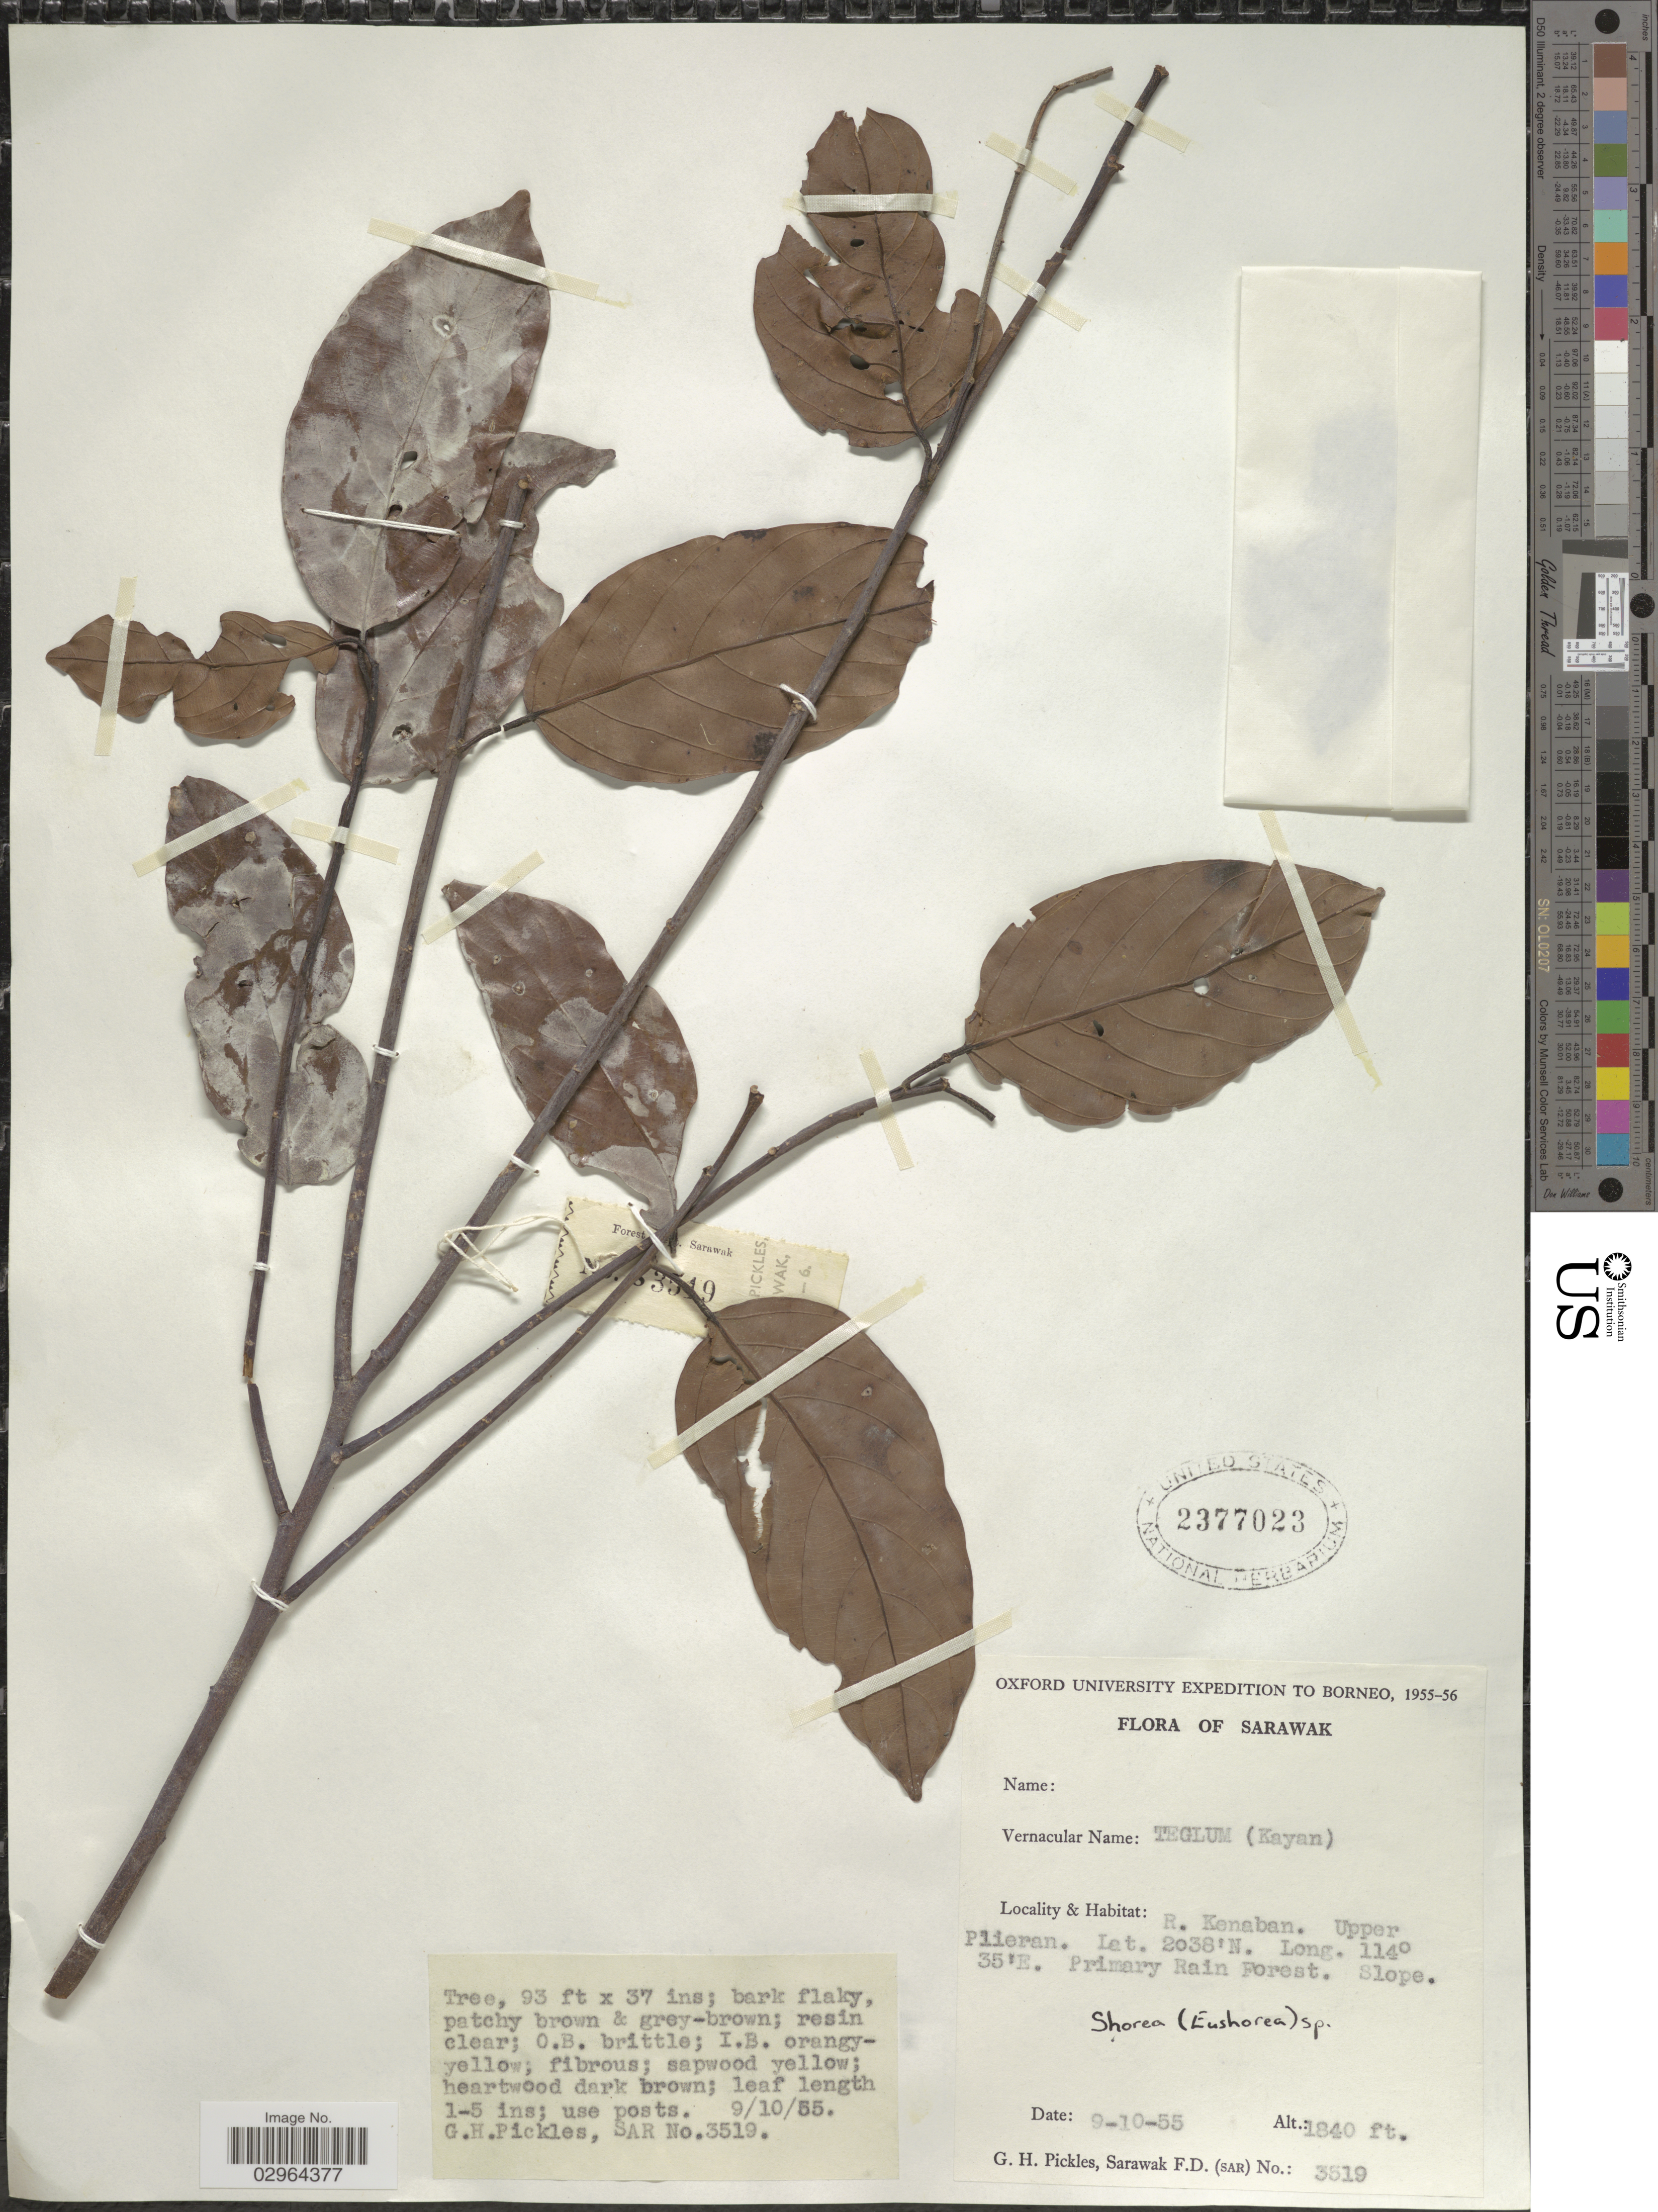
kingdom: Plantae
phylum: Tracheophyta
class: Magnoliopsida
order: Malvales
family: Dipterocarpaceae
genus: Shorea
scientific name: Shorea obscura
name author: Meijer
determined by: Ashton, P. S.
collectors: G. Pickles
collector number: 3519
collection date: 1955-10-09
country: Malaysia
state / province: Sarawak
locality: R. Kenaban. Upper Plieran. Borneo.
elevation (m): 561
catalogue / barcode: US 2377023